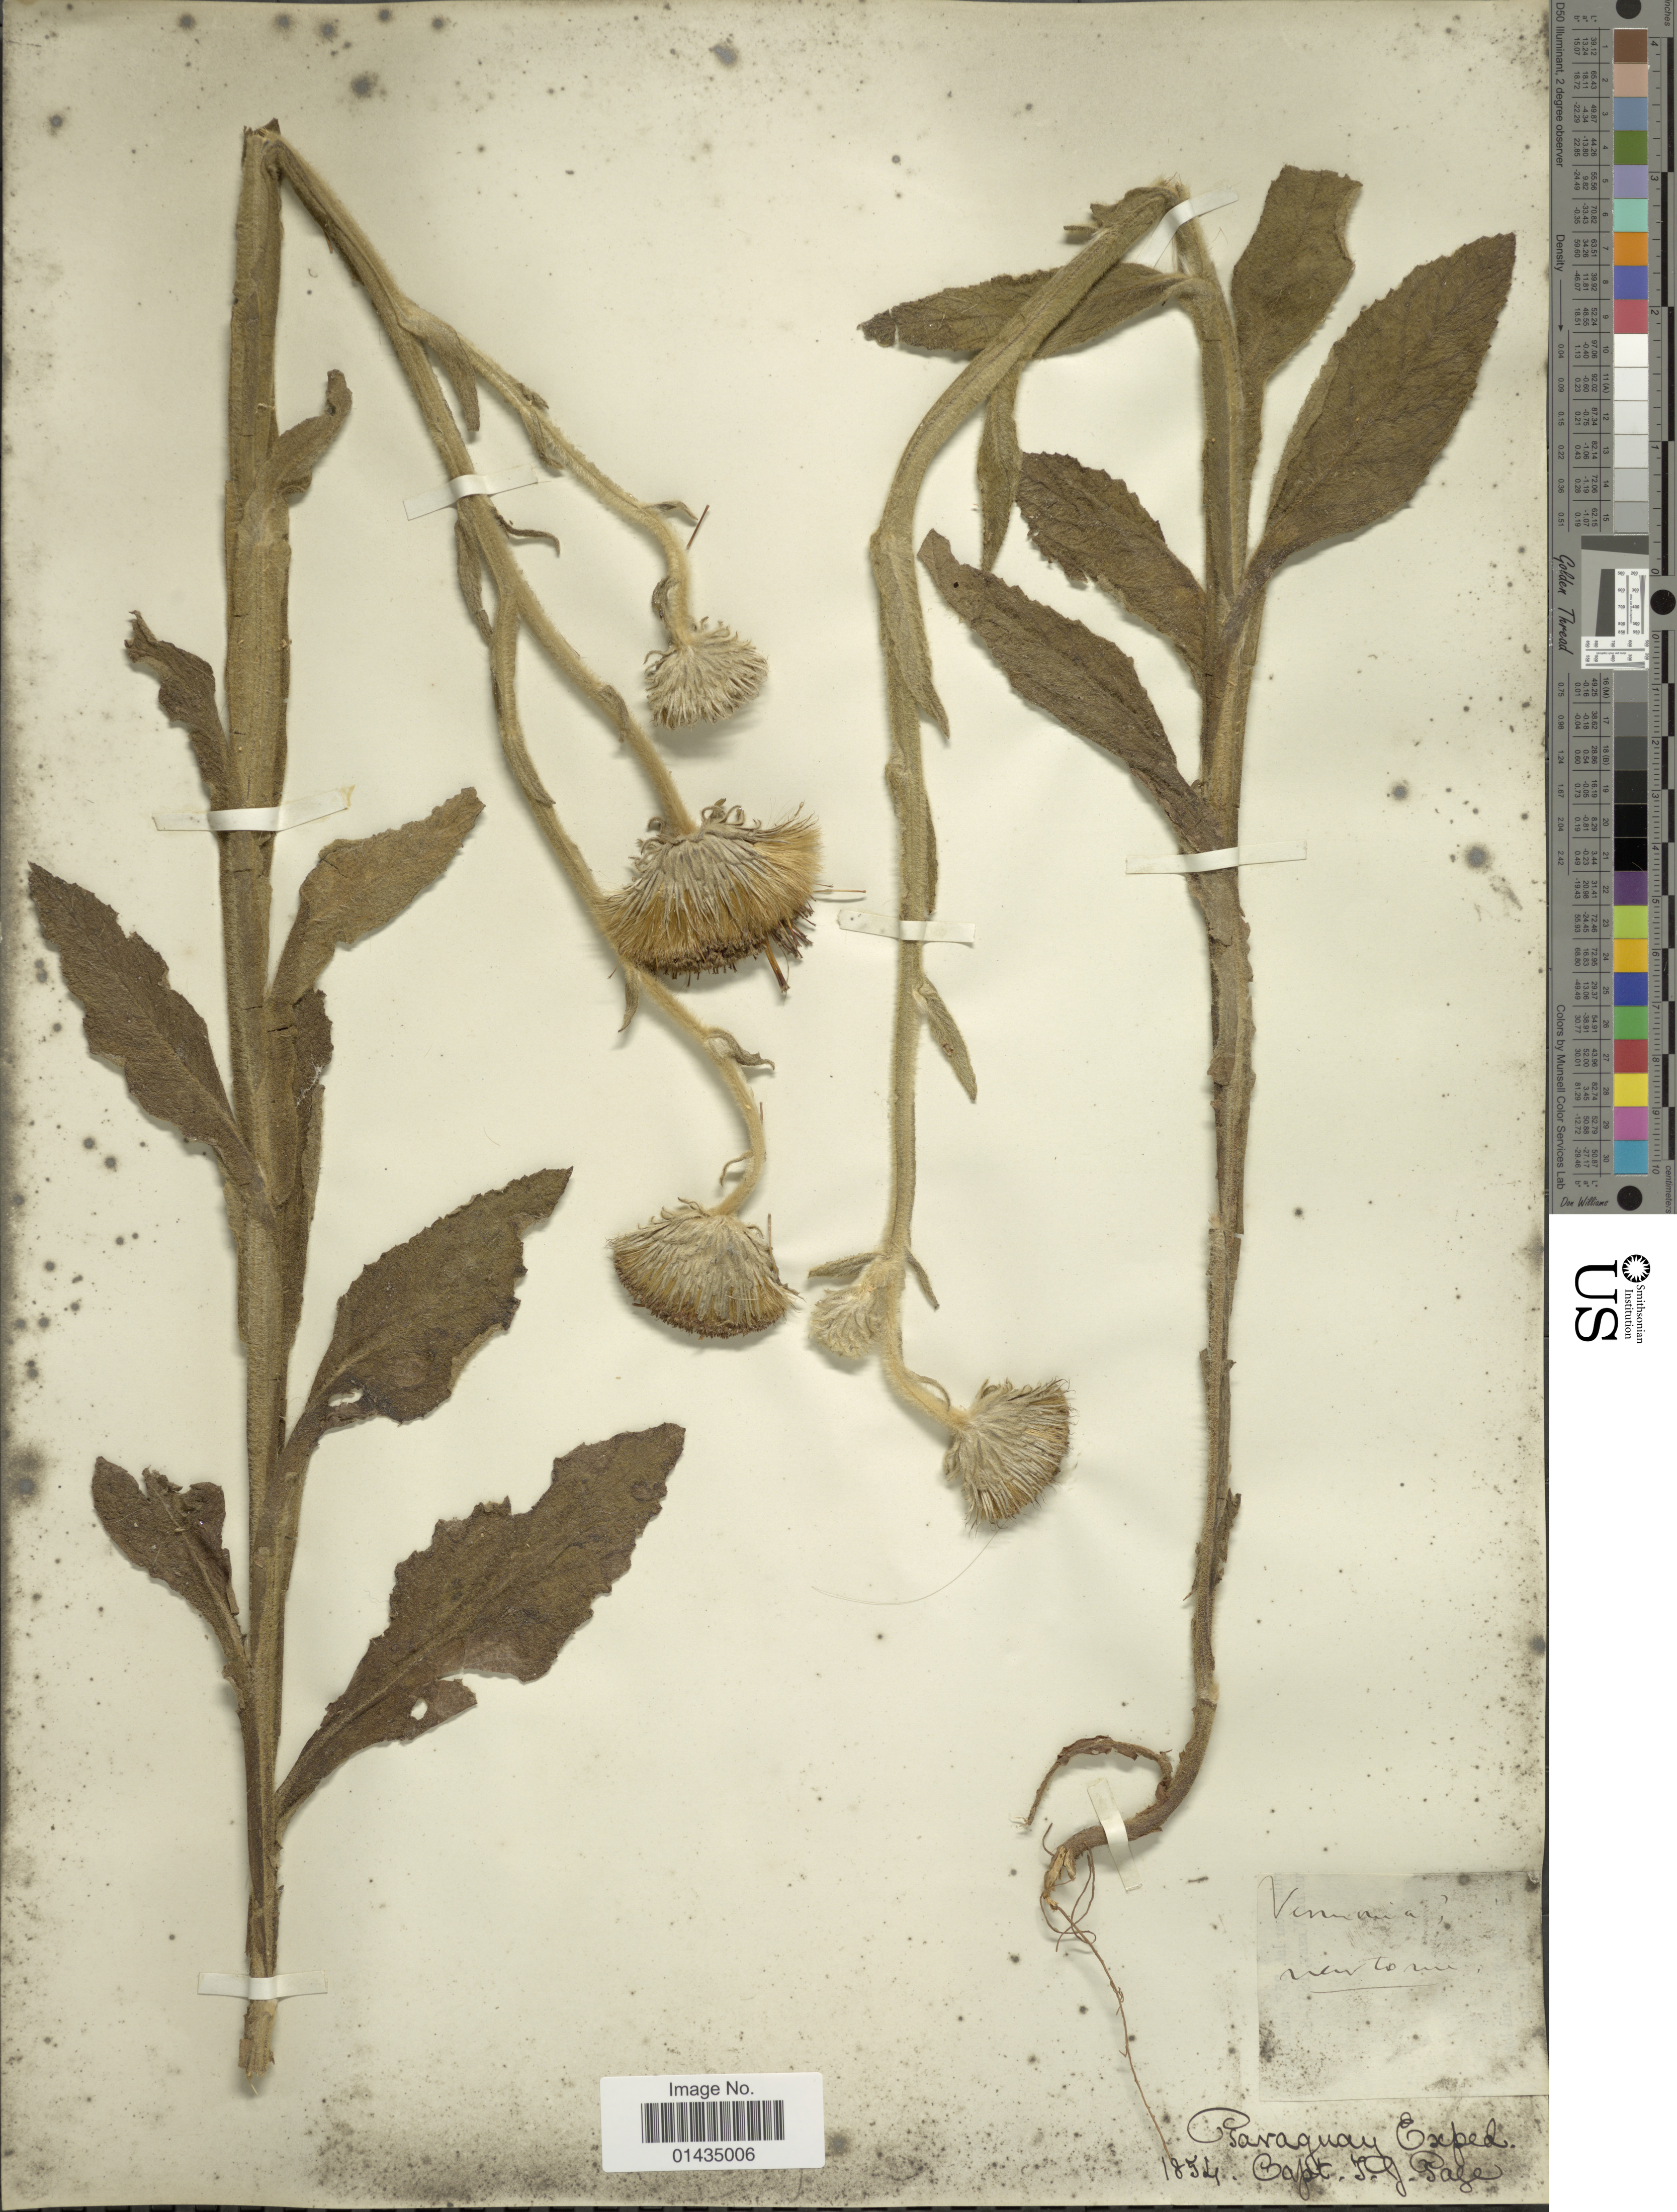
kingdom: Plantae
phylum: Tracheophyta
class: Magnoliopsida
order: Asterales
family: Asteraceae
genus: Stenachaenium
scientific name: Stenachaenium riedelli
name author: Baker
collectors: T. J. Page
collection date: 1854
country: Paraguay